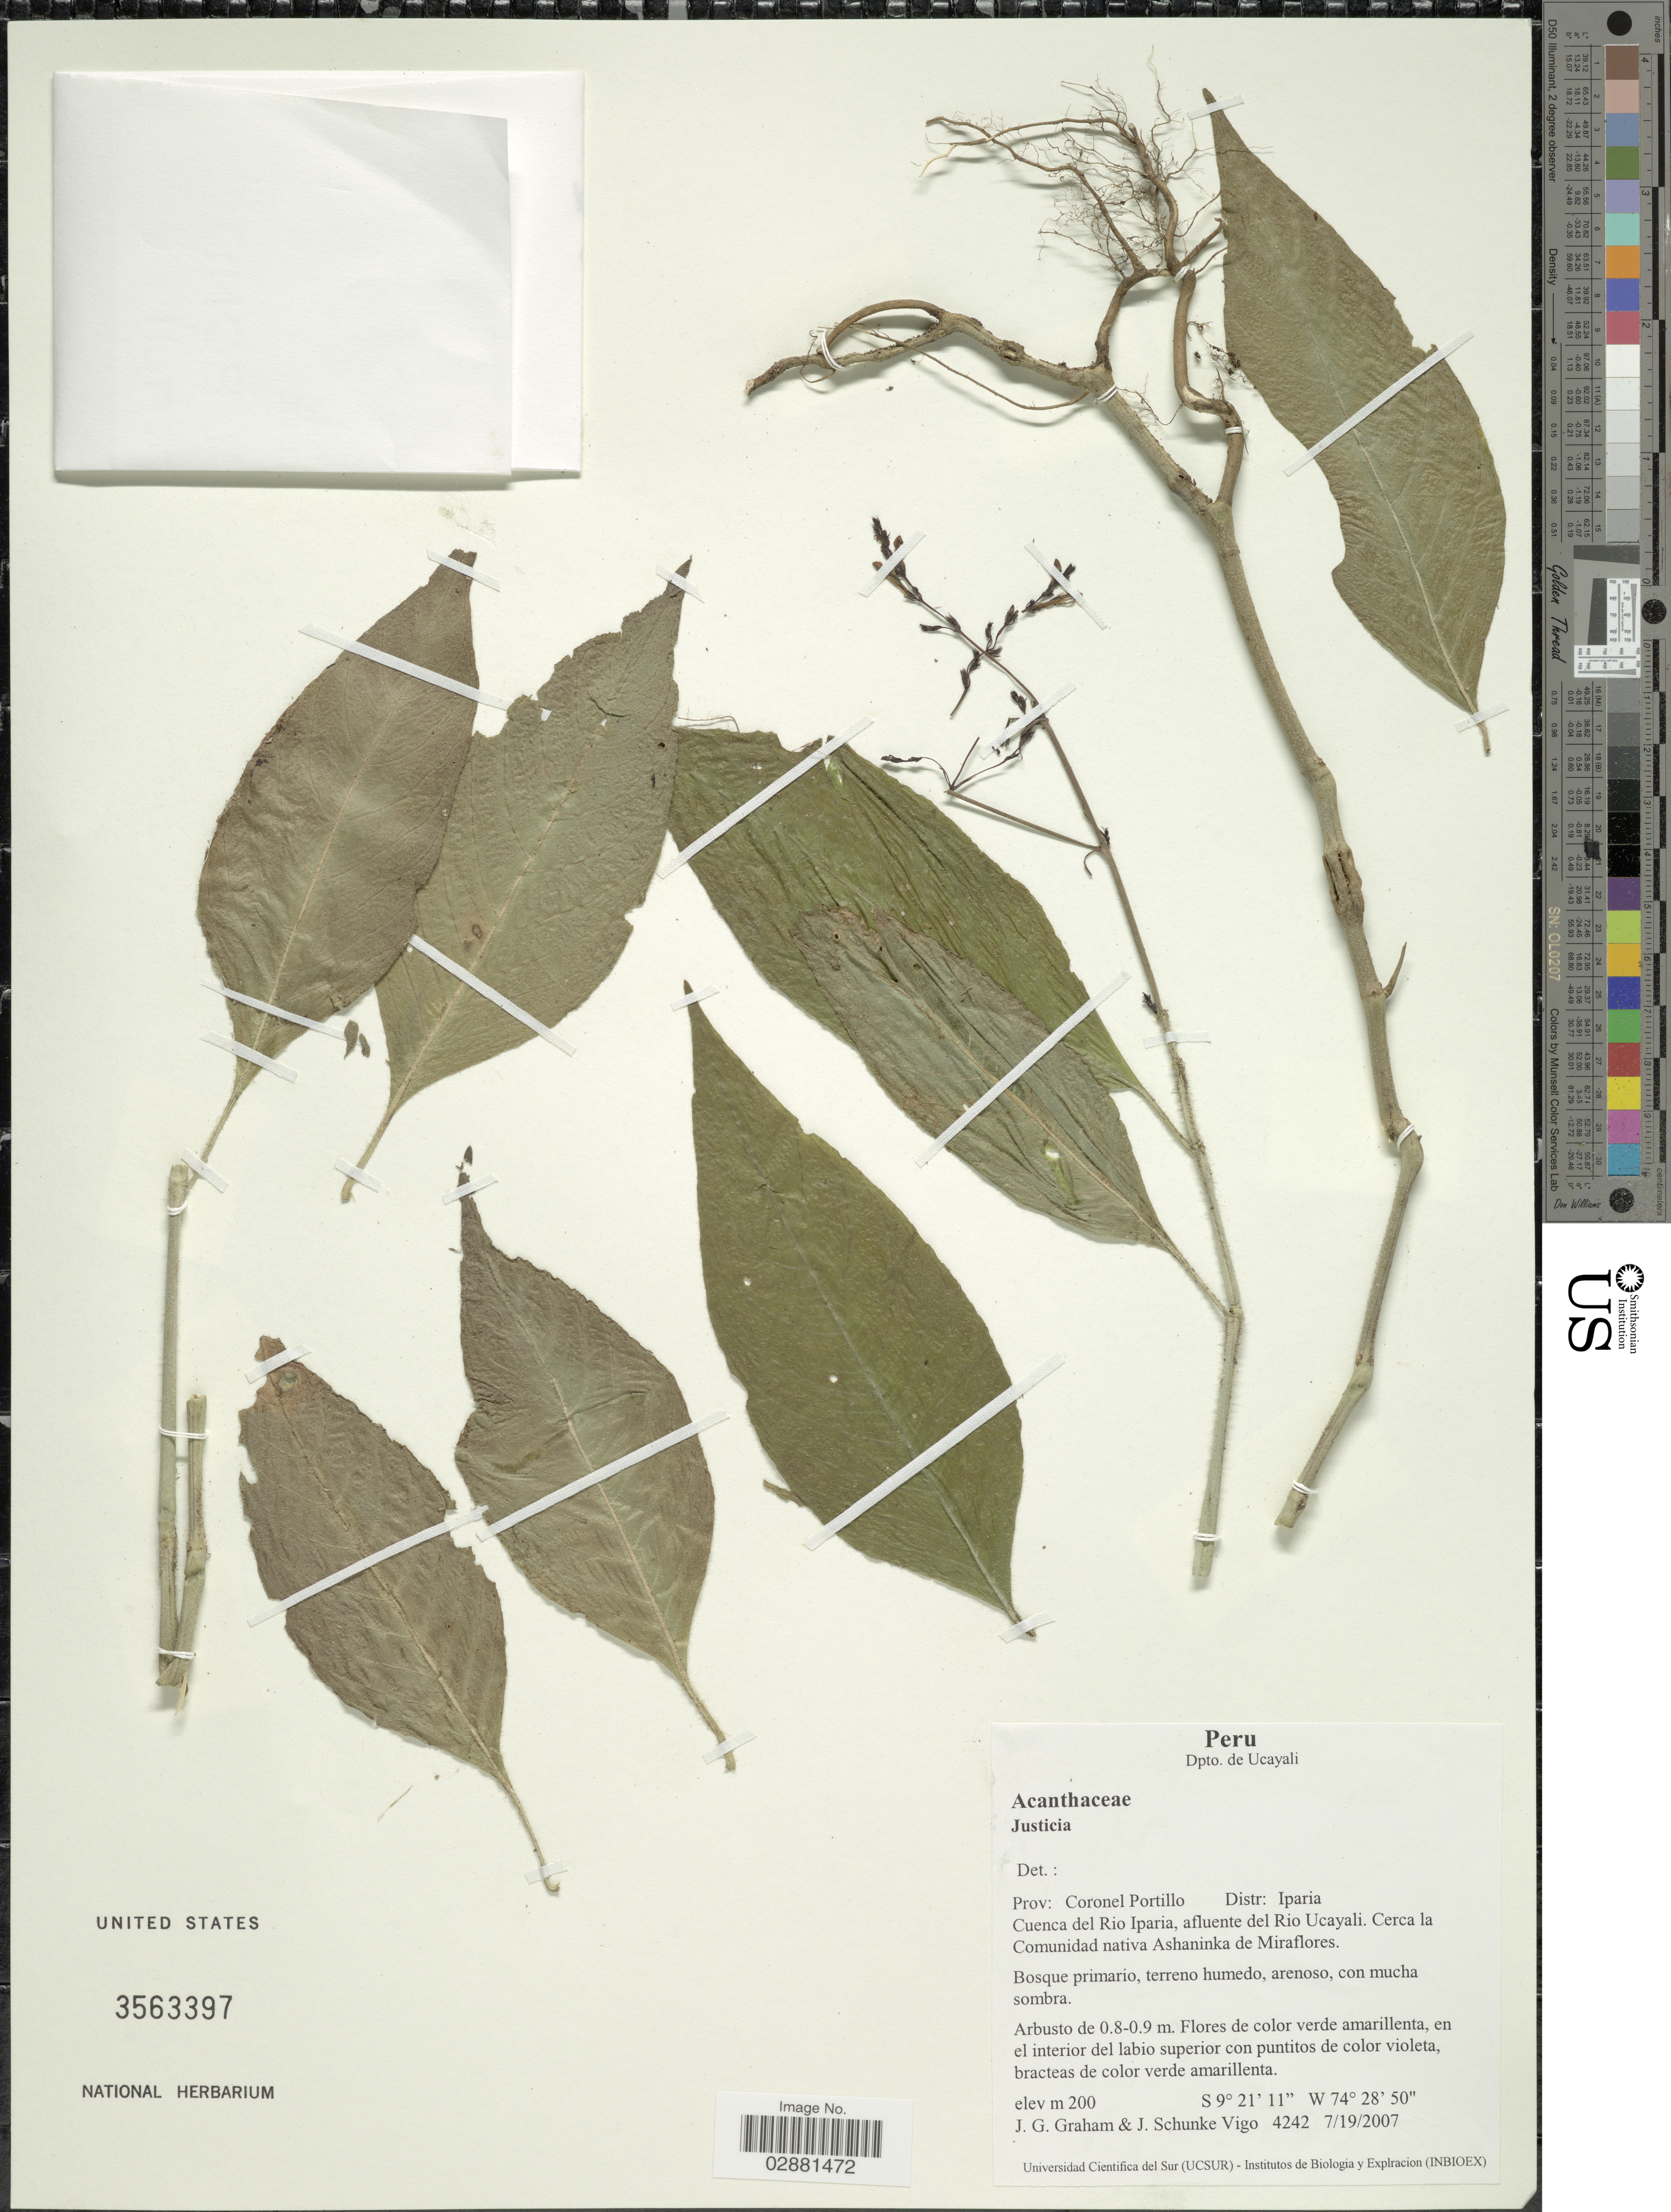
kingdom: Plantae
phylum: Tracheophyta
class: Magnoliopsida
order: Lamiales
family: Acanthaceae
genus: Justicia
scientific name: Justicia sp.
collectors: J. Graham & J. Schunke Vigo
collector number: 4242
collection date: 2007-07-19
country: Peru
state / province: Ucayali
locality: Dpto. de Ucayali, Prov. Coronel Portillo, Distr: Iparia, Cuenca del Rio Iparia, afluente del Rio Ucayali, Cerca la Comunidad nativa Ashaninka de Miraflores.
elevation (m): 200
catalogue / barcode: US 3563397